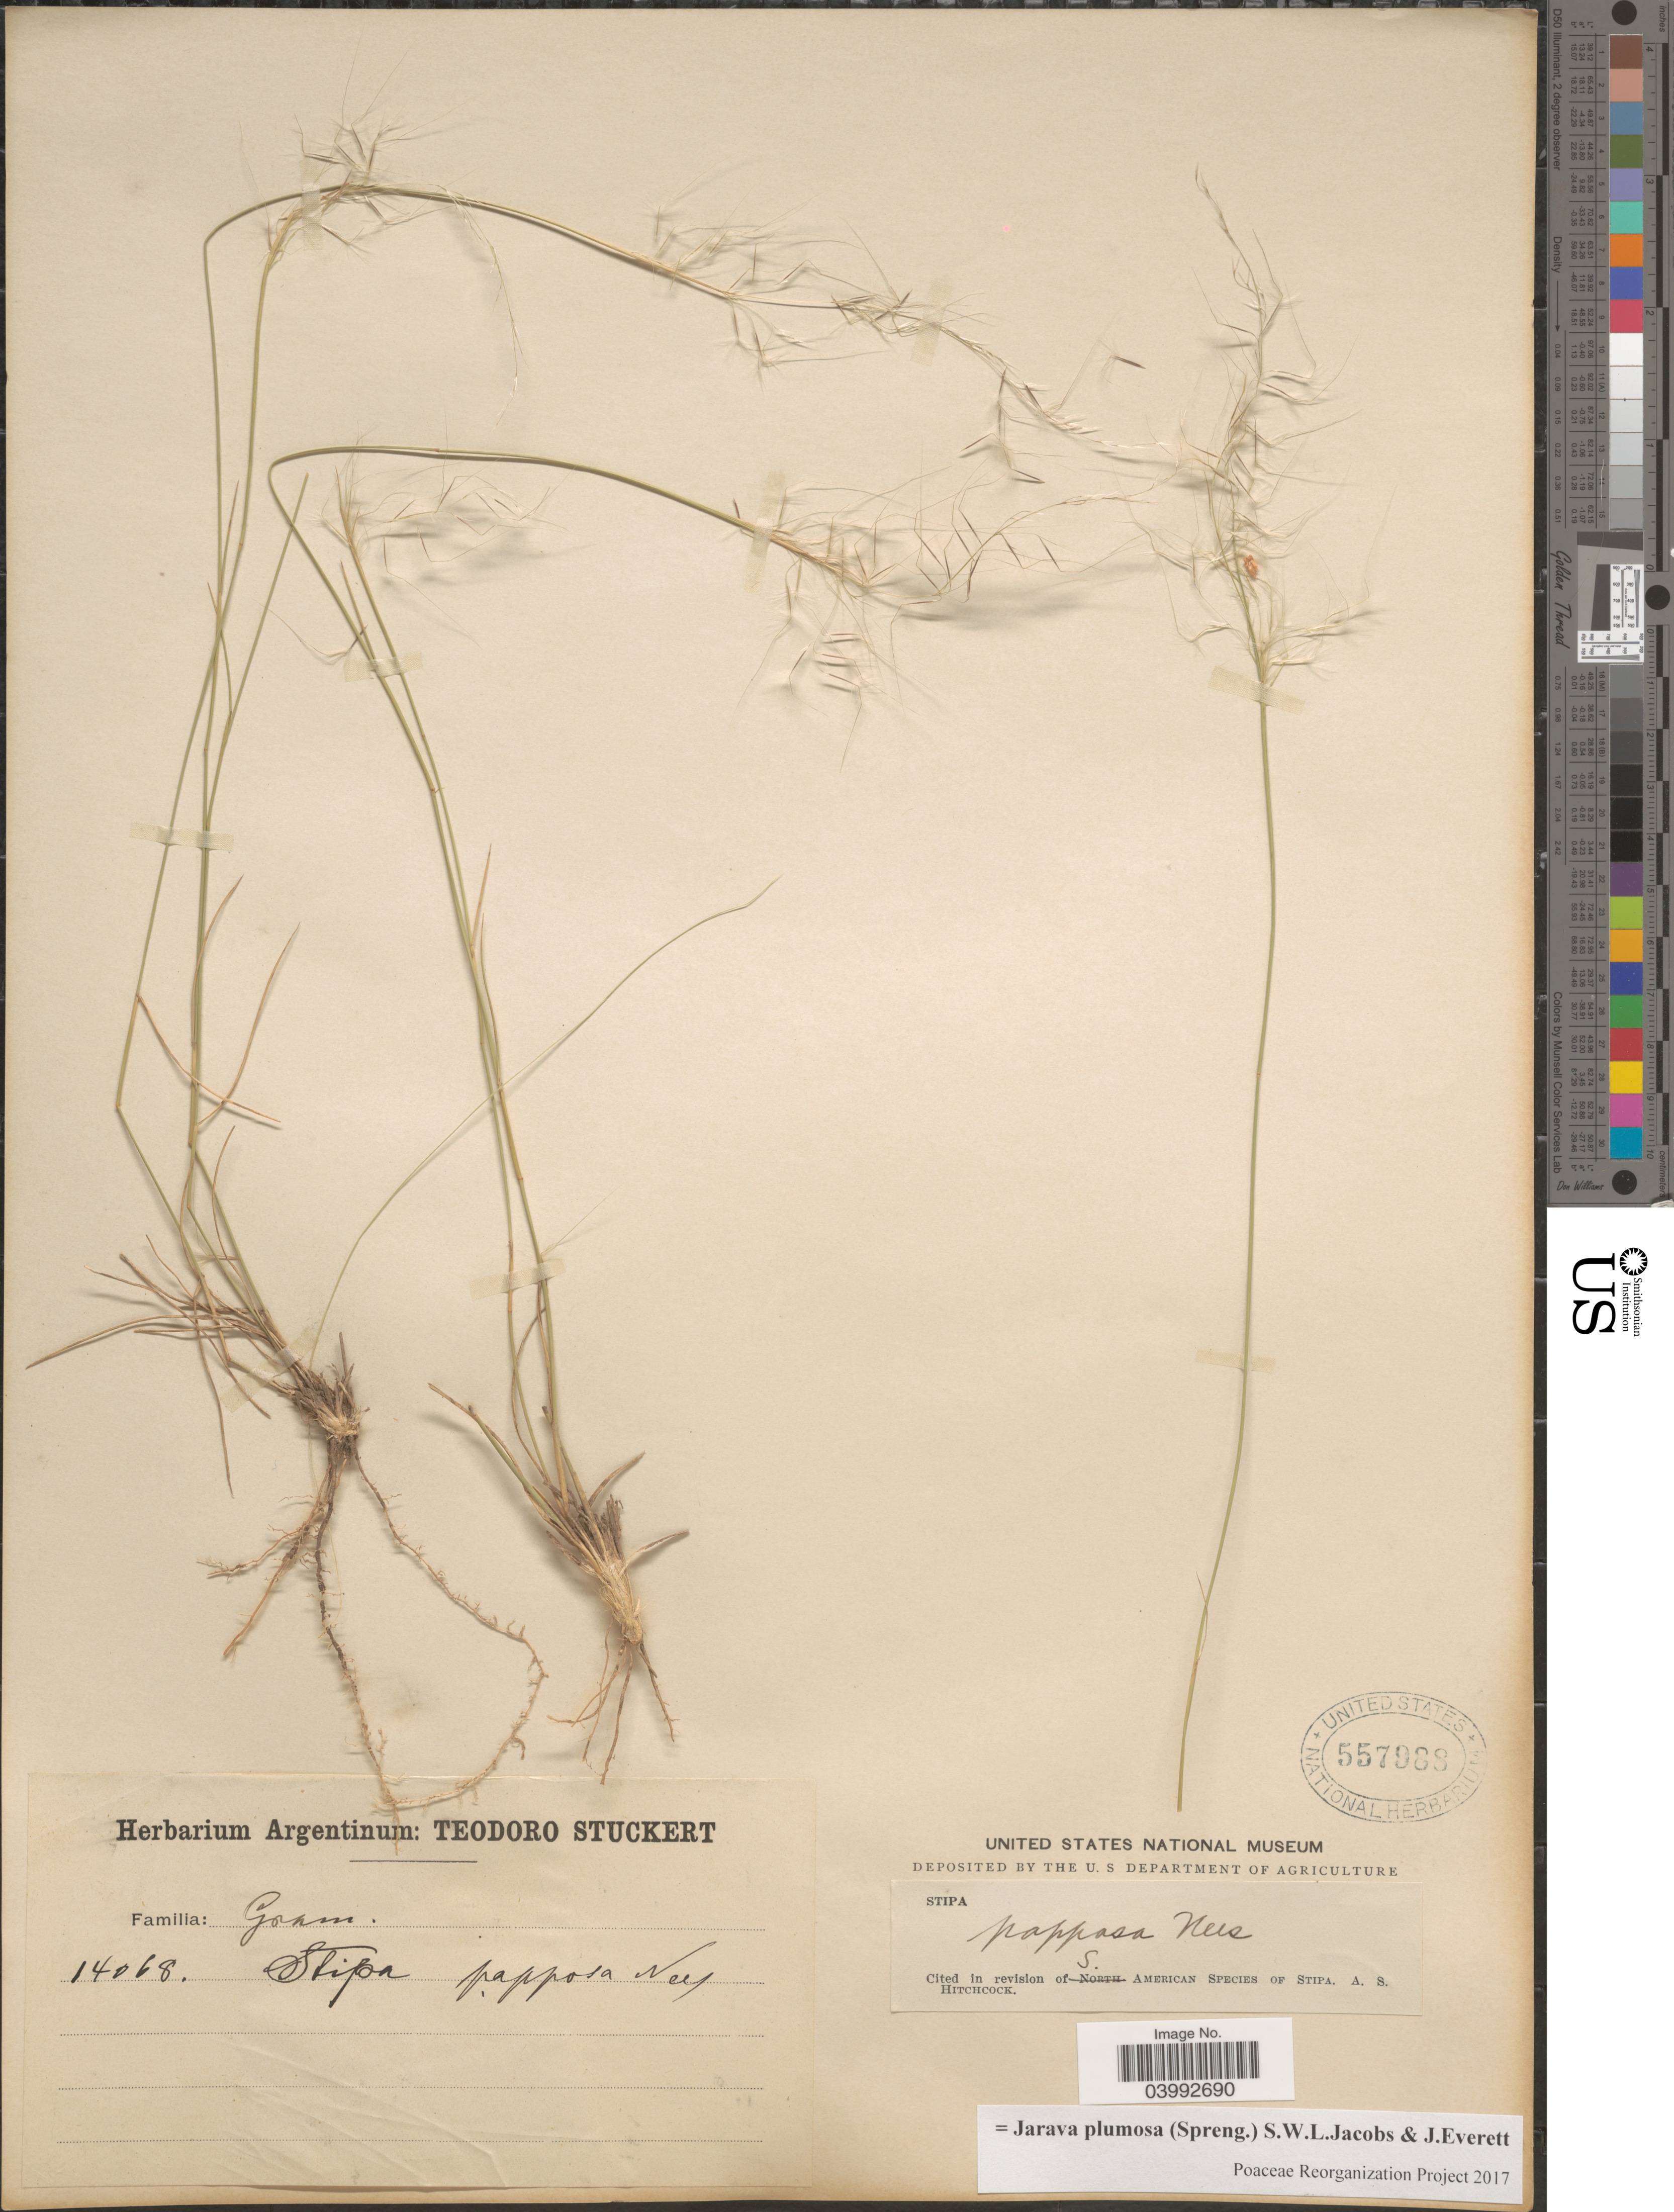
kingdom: Plantae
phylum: Tracheophyta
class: Liliopsida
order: Poales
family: Poaceae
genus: Jarava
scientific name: Jarava plumosa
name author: (Spreng.) S.W.L. Jacobs & J. Everett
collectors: Ex herb. Teodoro Stuckert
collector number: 14068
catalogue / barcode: US 557988